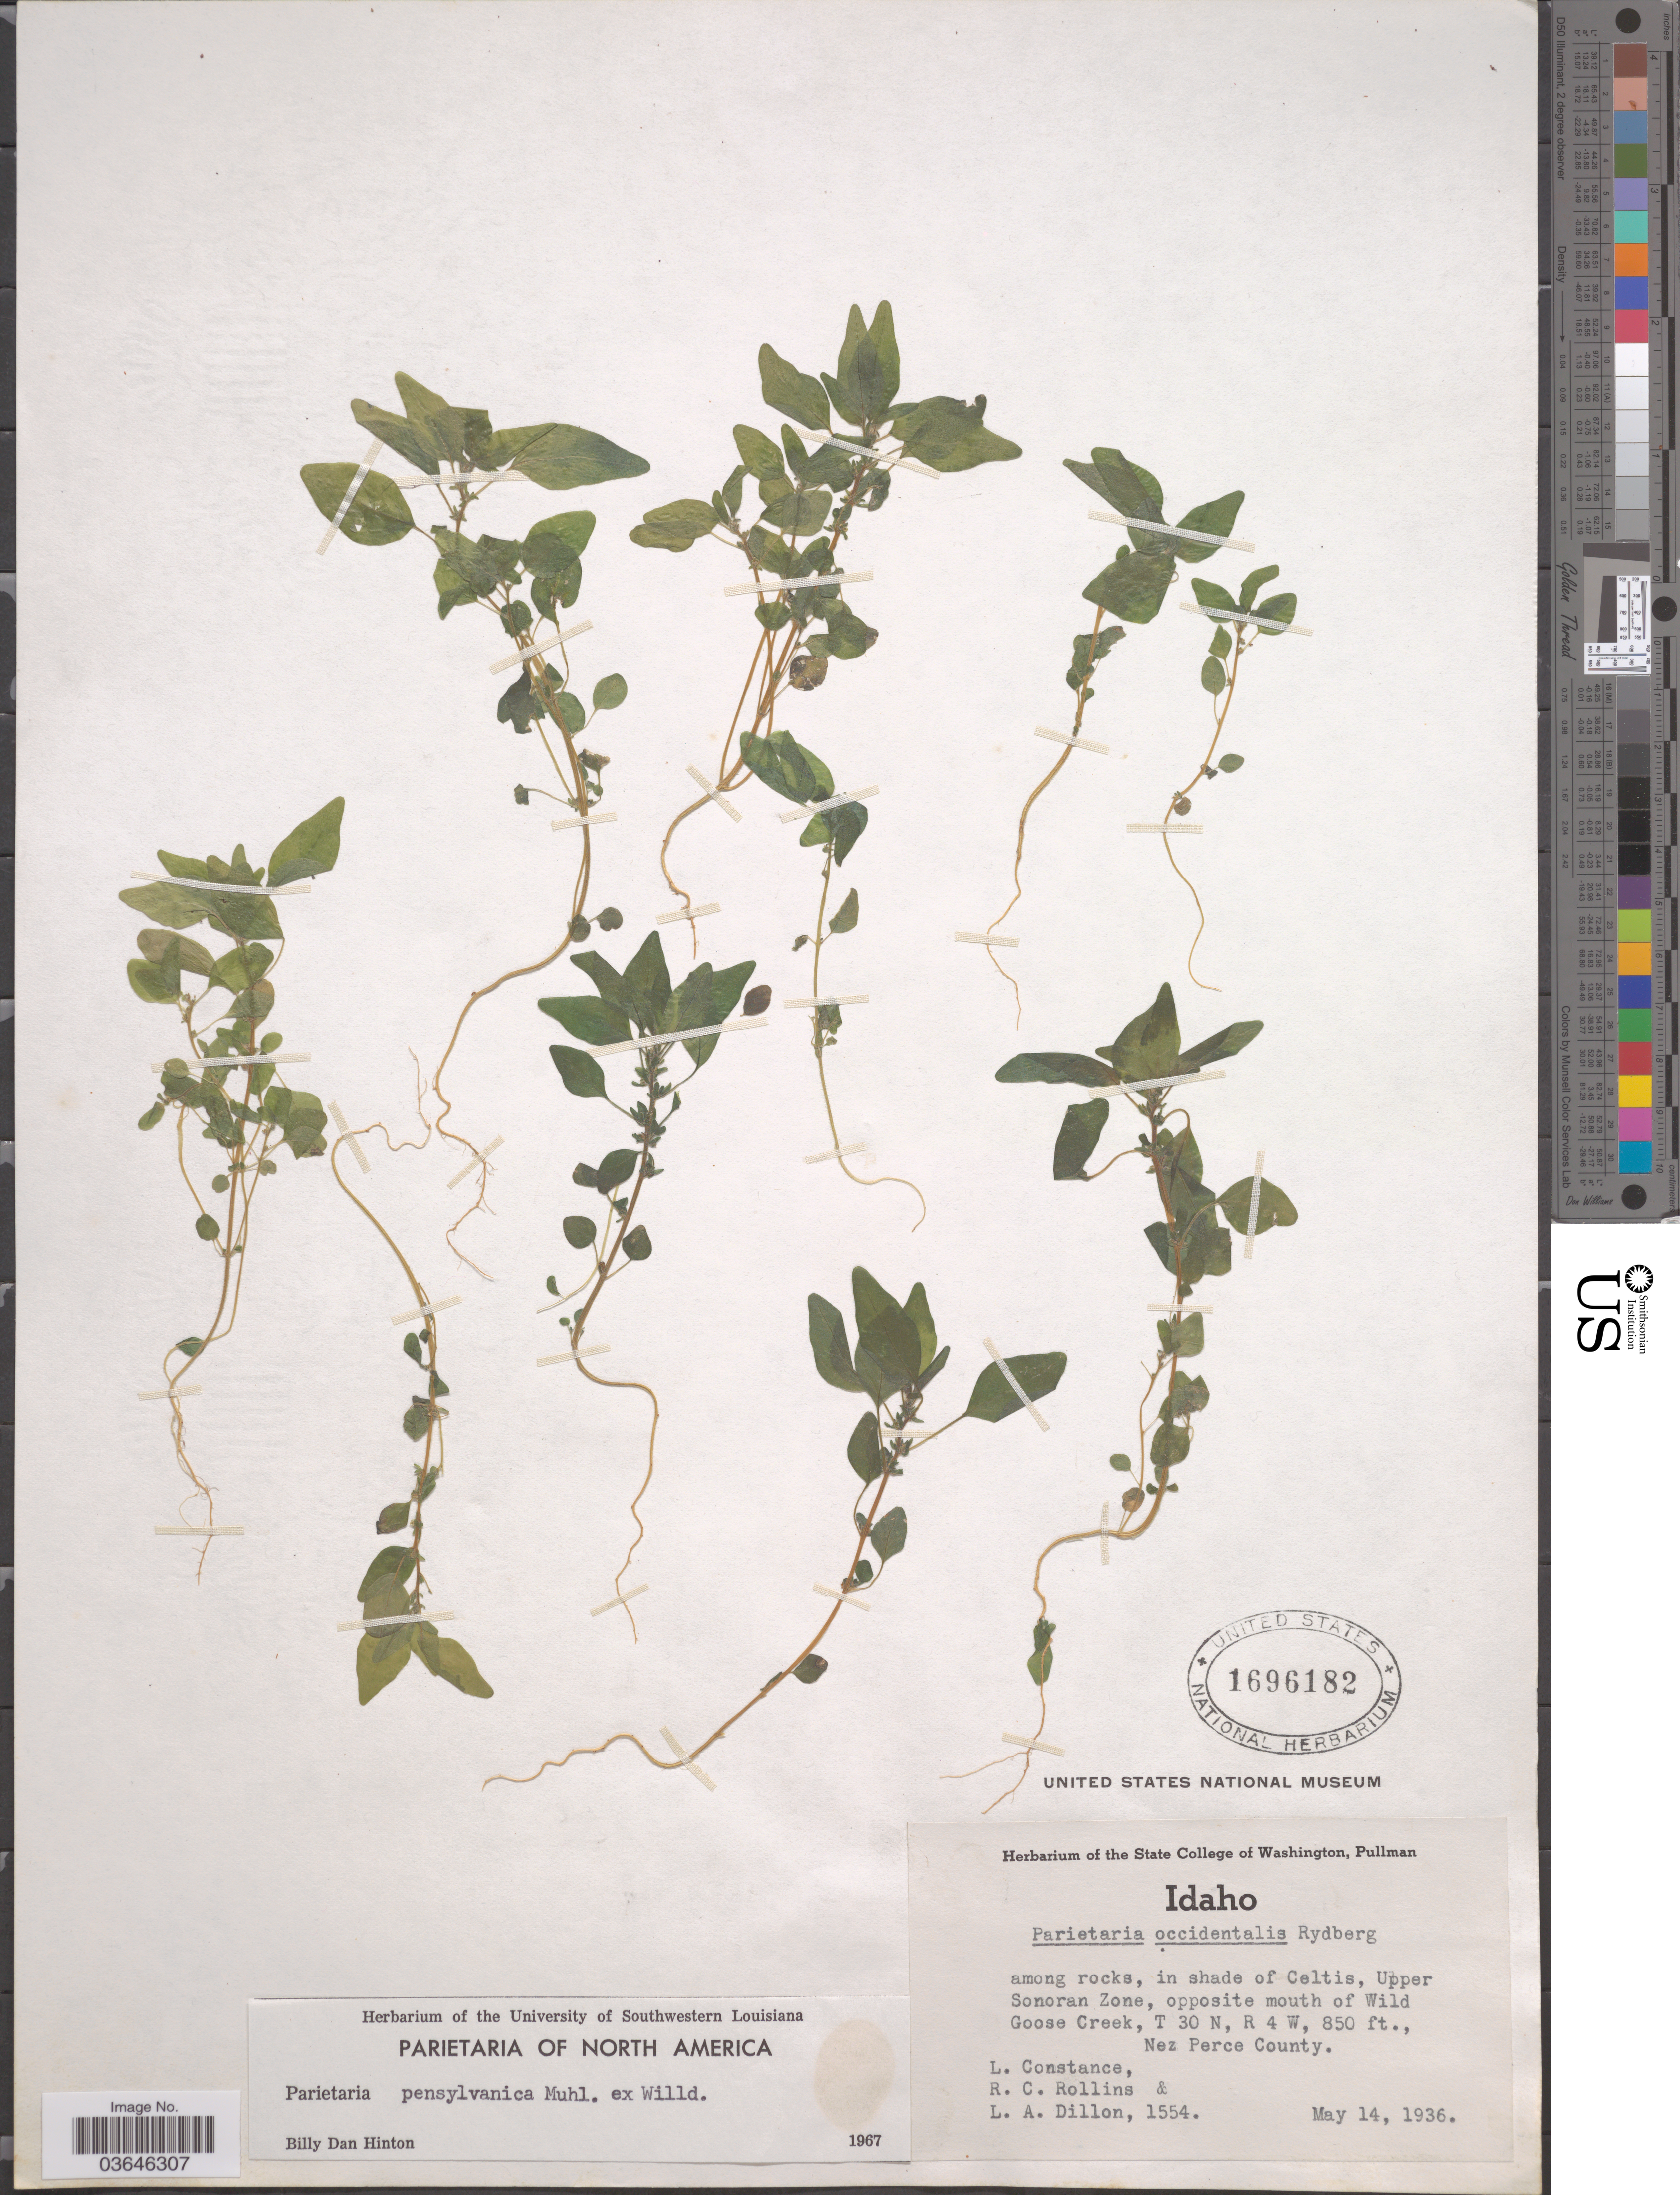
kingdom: Plantae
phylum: Tracheophyta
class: Magnoliopsida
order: Rosales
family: Urticaceae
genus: Parietaria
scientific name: Parietaria pensylvanica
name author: Muhl. ex Willd.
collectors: L. Constance, R. C. Rollins & L. Dillon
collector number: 1554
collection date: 1936-05-14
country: United States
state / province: Idaho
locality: Among rocks, in shade of Celtis, Upper Sonoran Zone, opposite mouth of Wild Goose Creek, T 30 N, R 4 W, Nez Perce County.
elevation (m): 259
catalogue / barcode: US 1696182